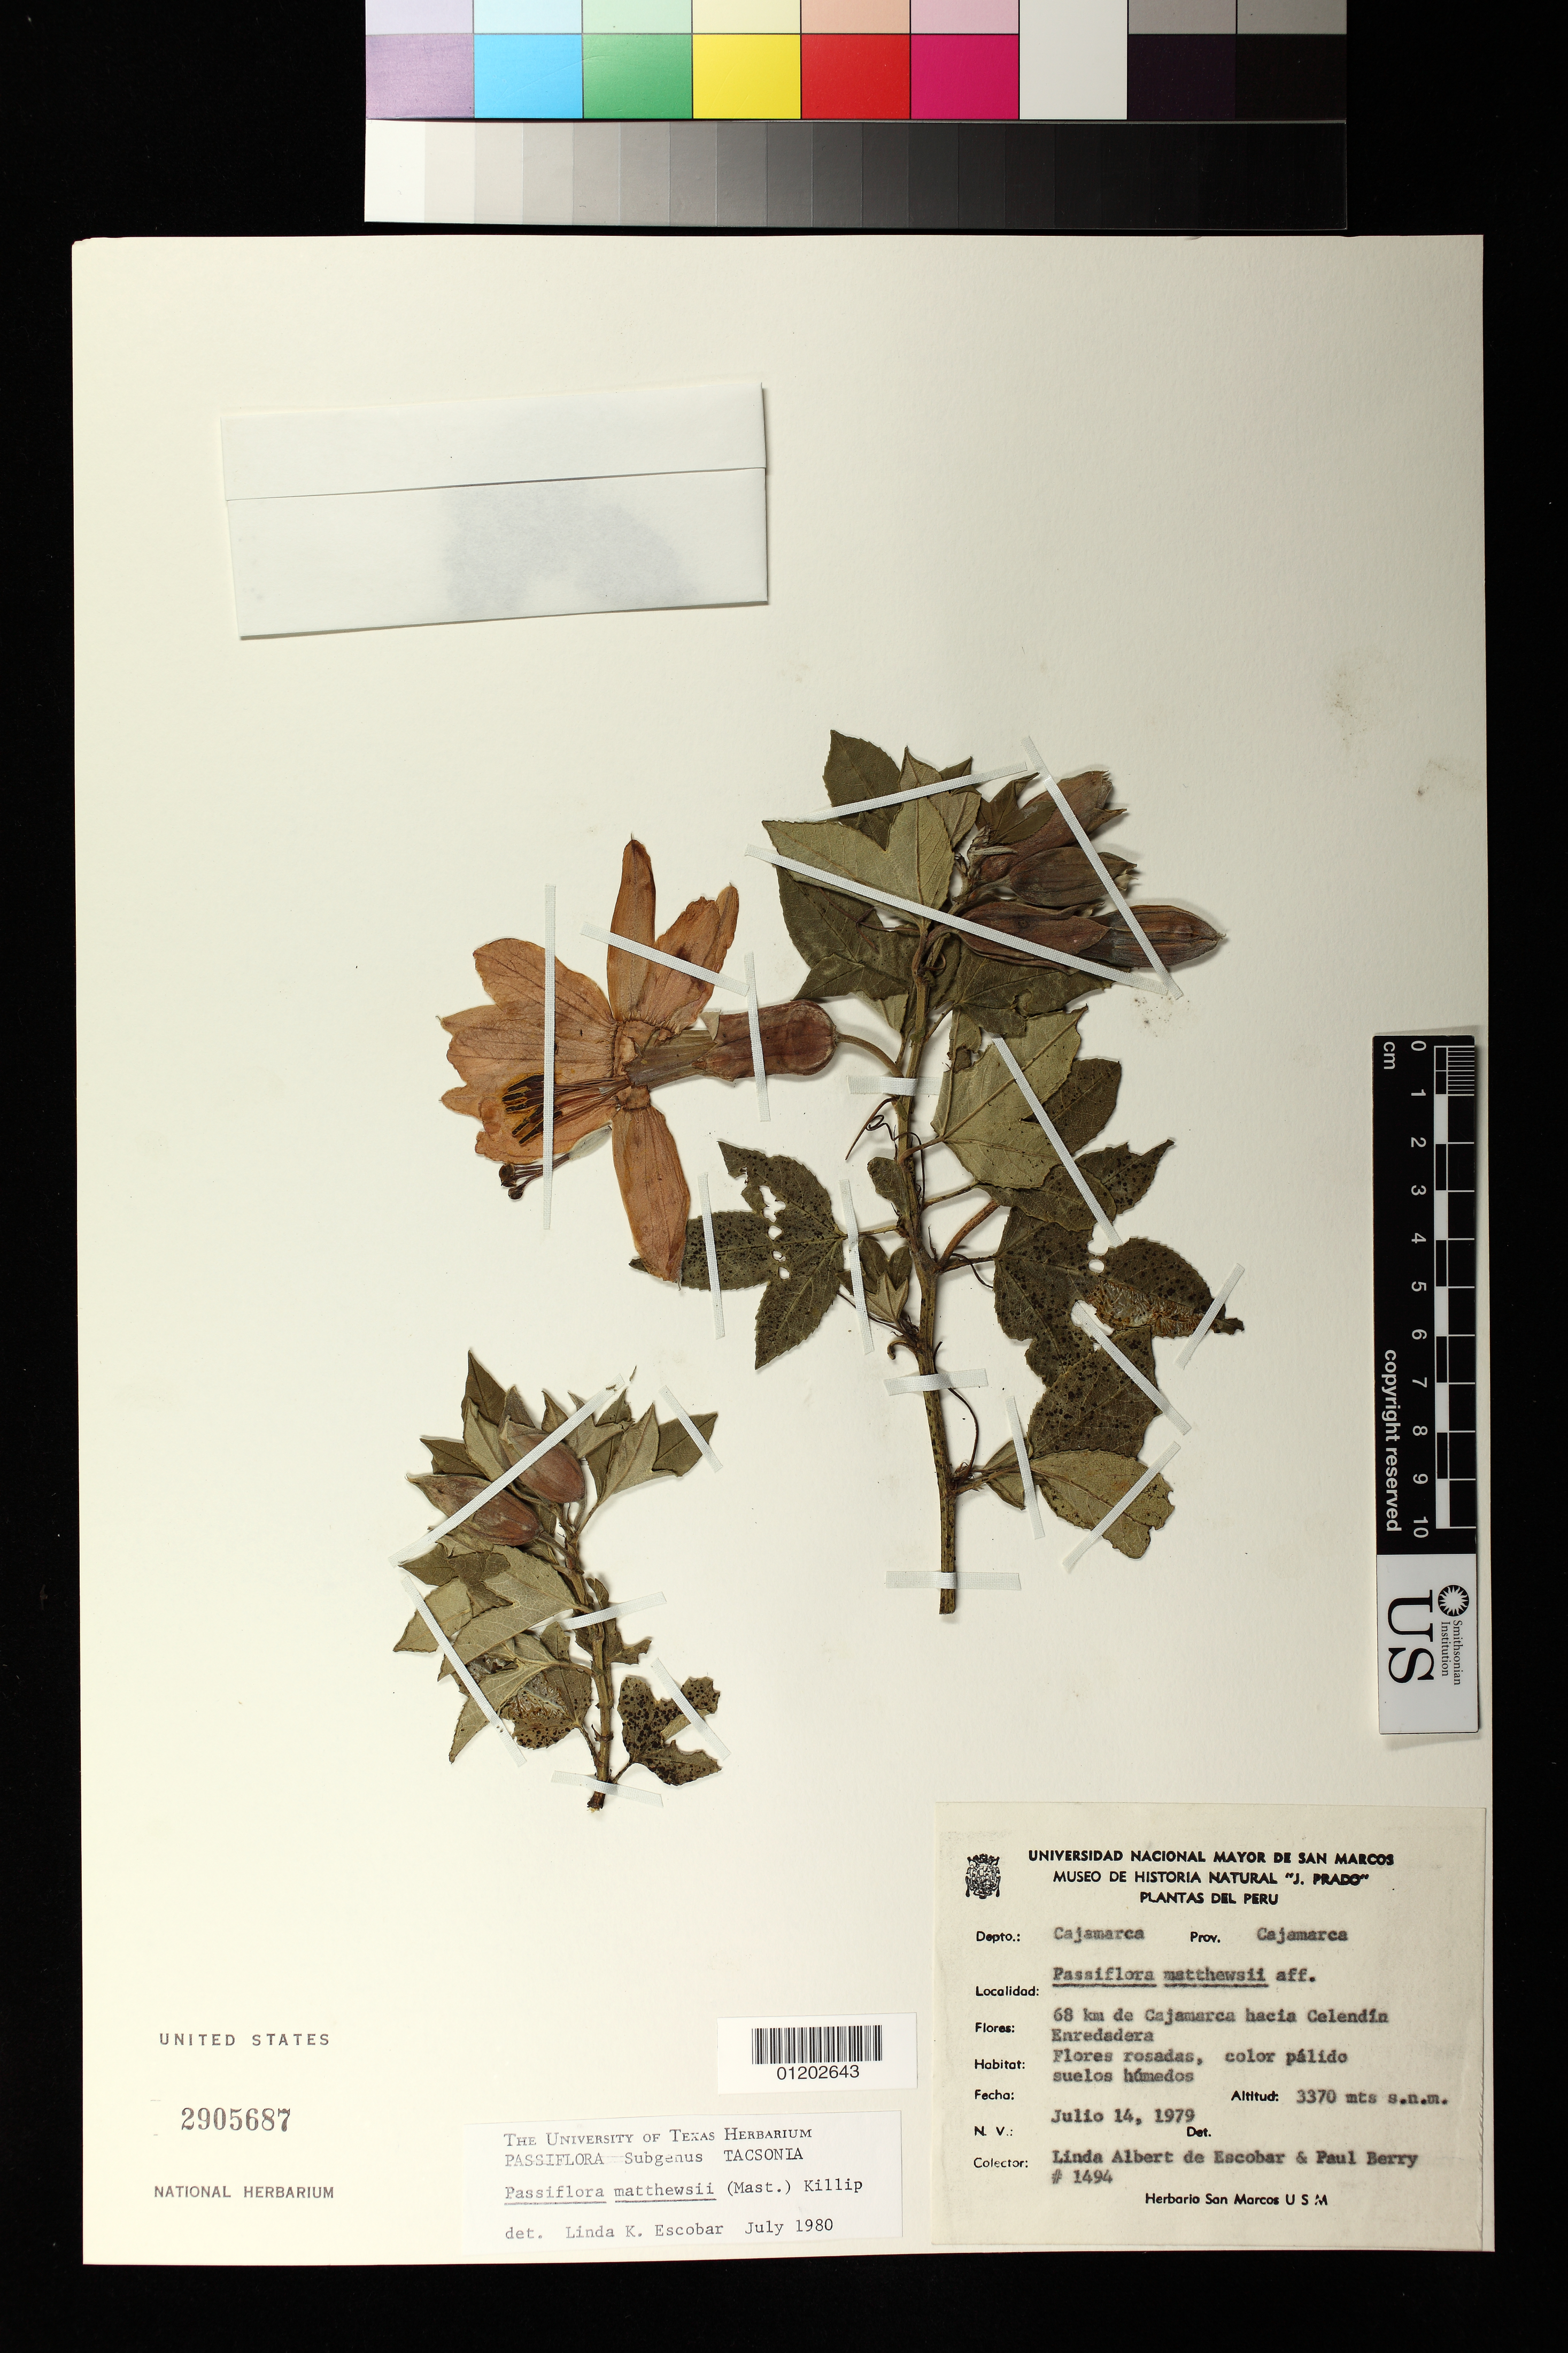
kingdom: Plantae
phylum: Tracheophyta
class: Magnoliopsida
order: Malpighiales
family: Passifloraceae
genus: Passiflora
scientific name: Passiflora mathewsii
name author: (Mast.) Killip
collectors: L. K. de Escobar & P. Berry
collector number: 1494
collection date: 1979-07-14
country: Peru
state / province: Cajamarca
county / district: Cajamarca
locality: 68 km de Cajamarca hacia Celendin Enredadera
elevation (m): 3370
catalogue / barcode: US 2905687